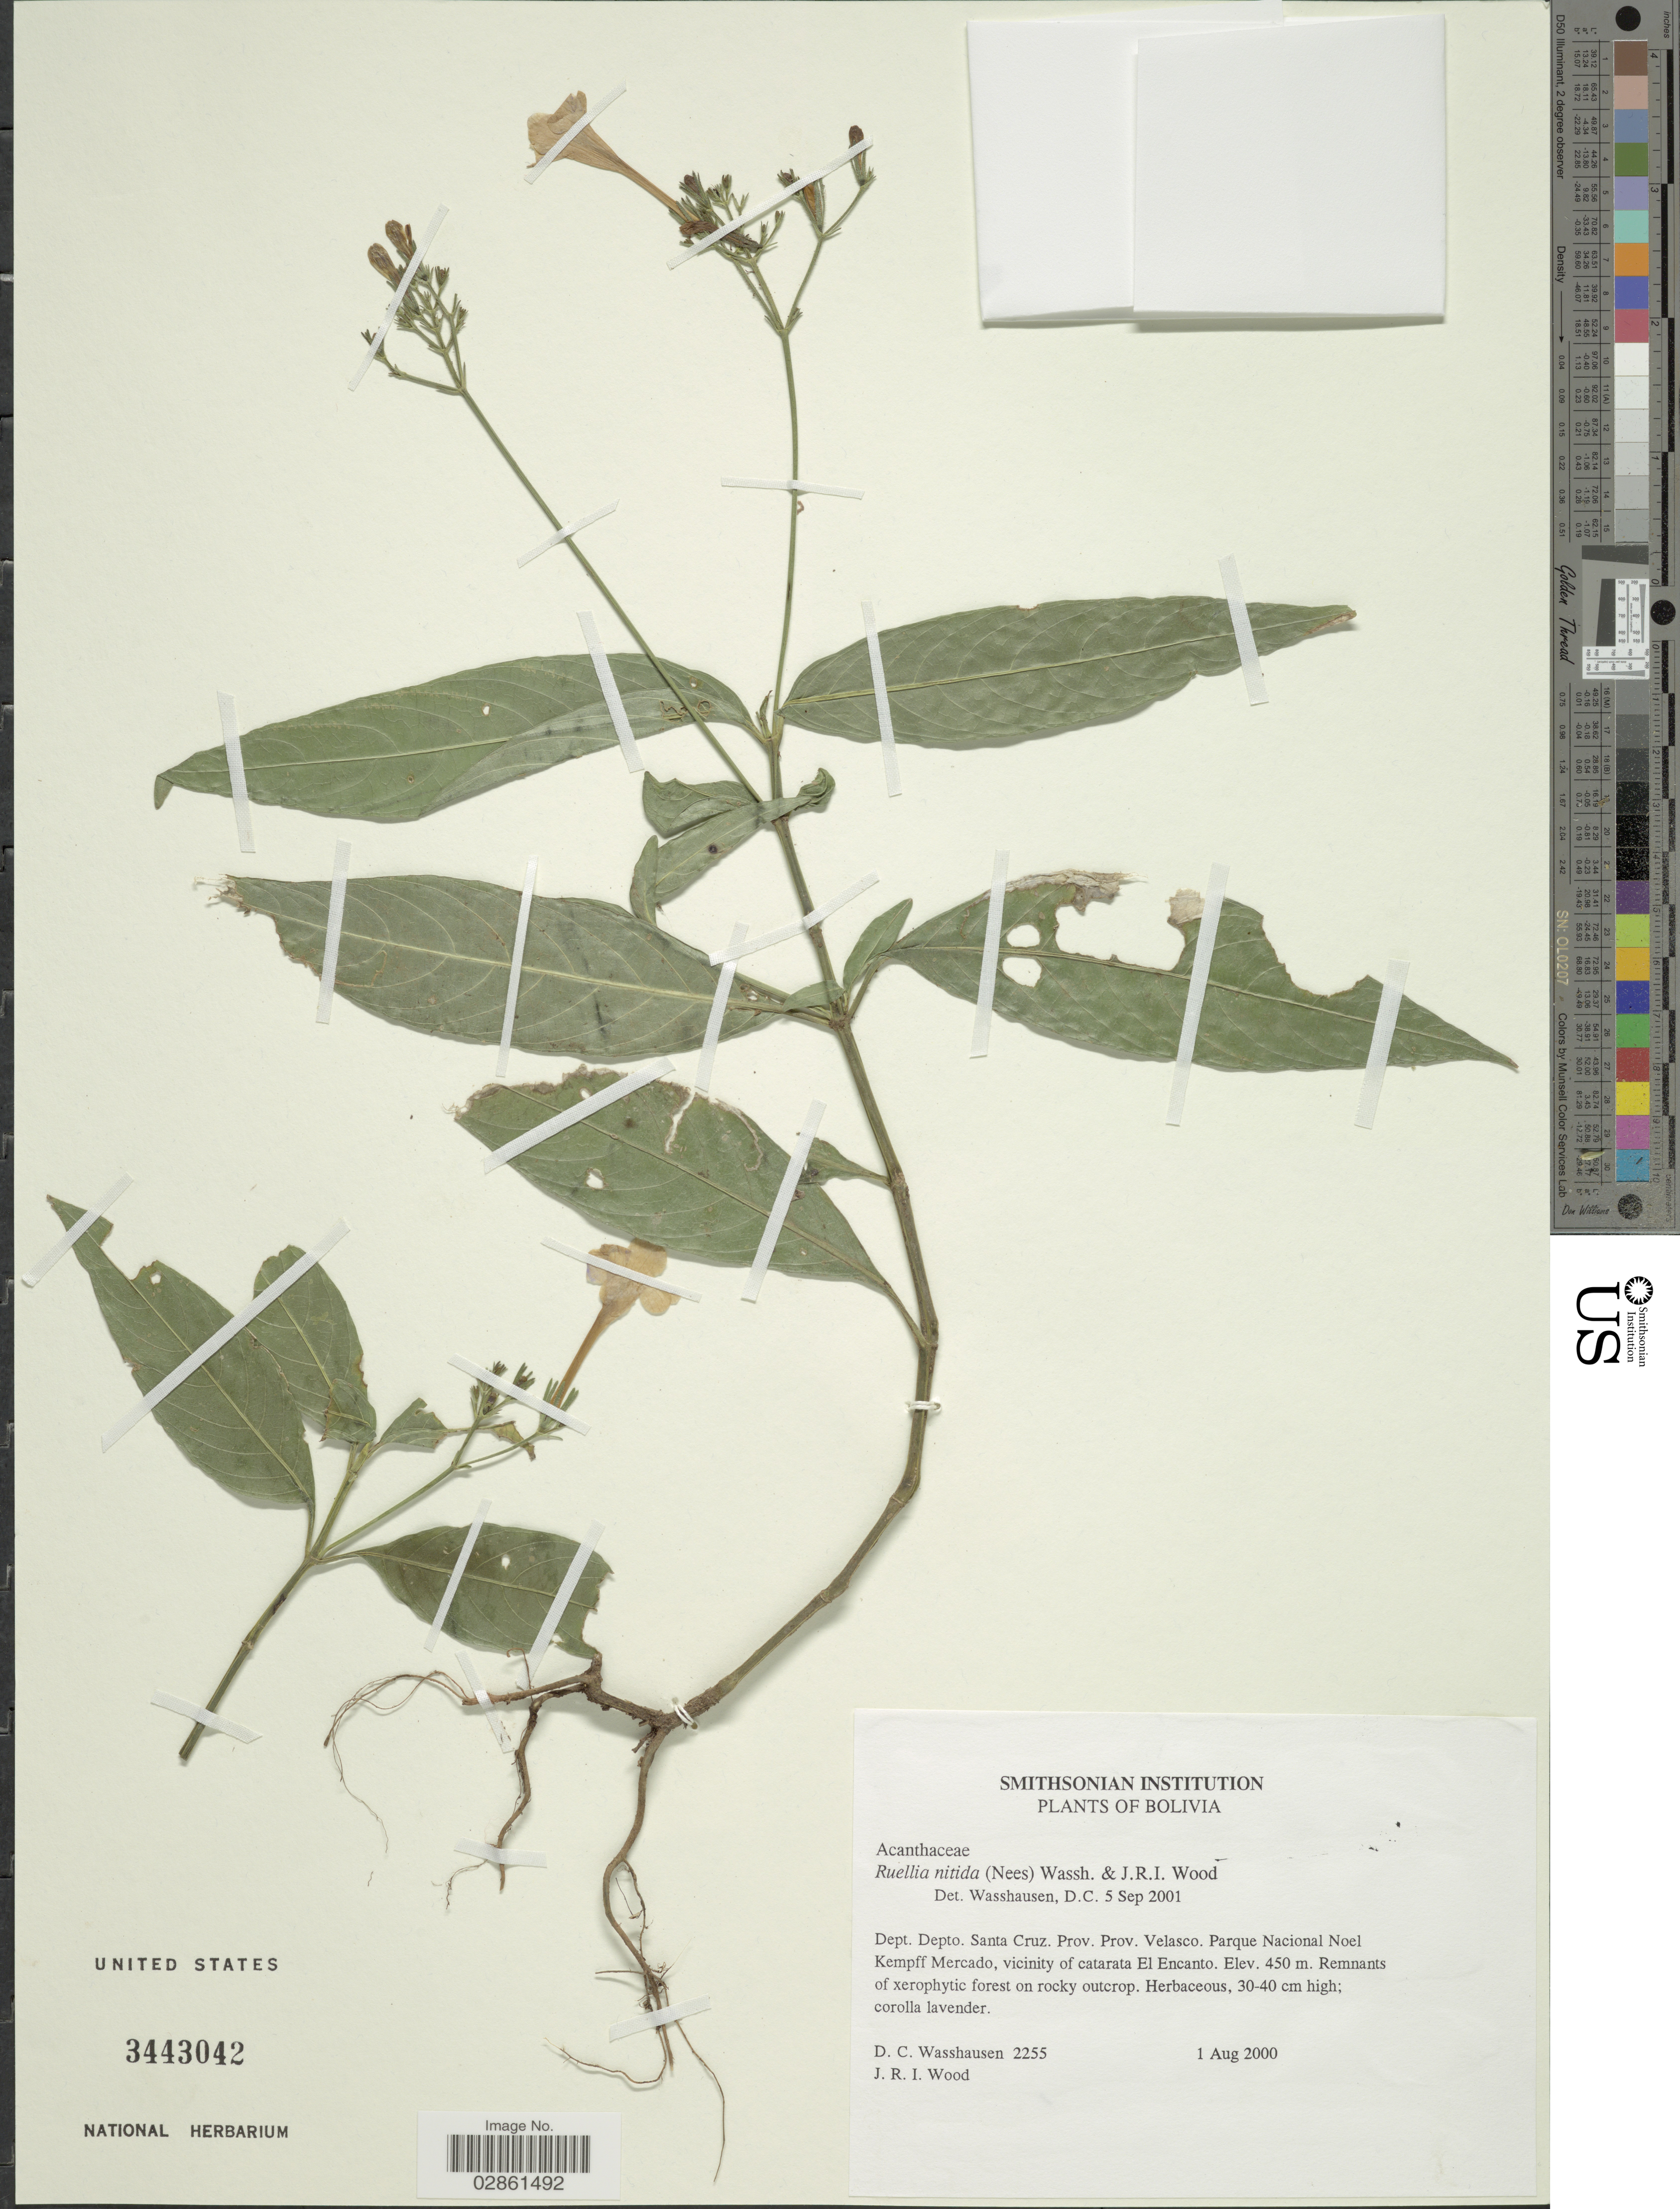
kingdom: Plantae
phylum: Tracheophyta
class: Magnoliopsida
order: Lamiales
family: Acanthaceae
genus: Ruellia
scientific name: Ruellia nitida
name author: (Nees) Wassh. & J.R.I. Wood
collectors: D. C. Wasshausen & J. R. I. Wood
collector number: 2255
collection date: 2000-08-01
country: Bolivia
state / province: Santa Cruz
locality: Dept. Depto. Santa Cruz. Prov. Prov. Velasco. Parque Nacional Noel Kempff Mercado, vicinity of catarata El Encanto.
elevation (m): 450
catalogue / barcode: US 3443042